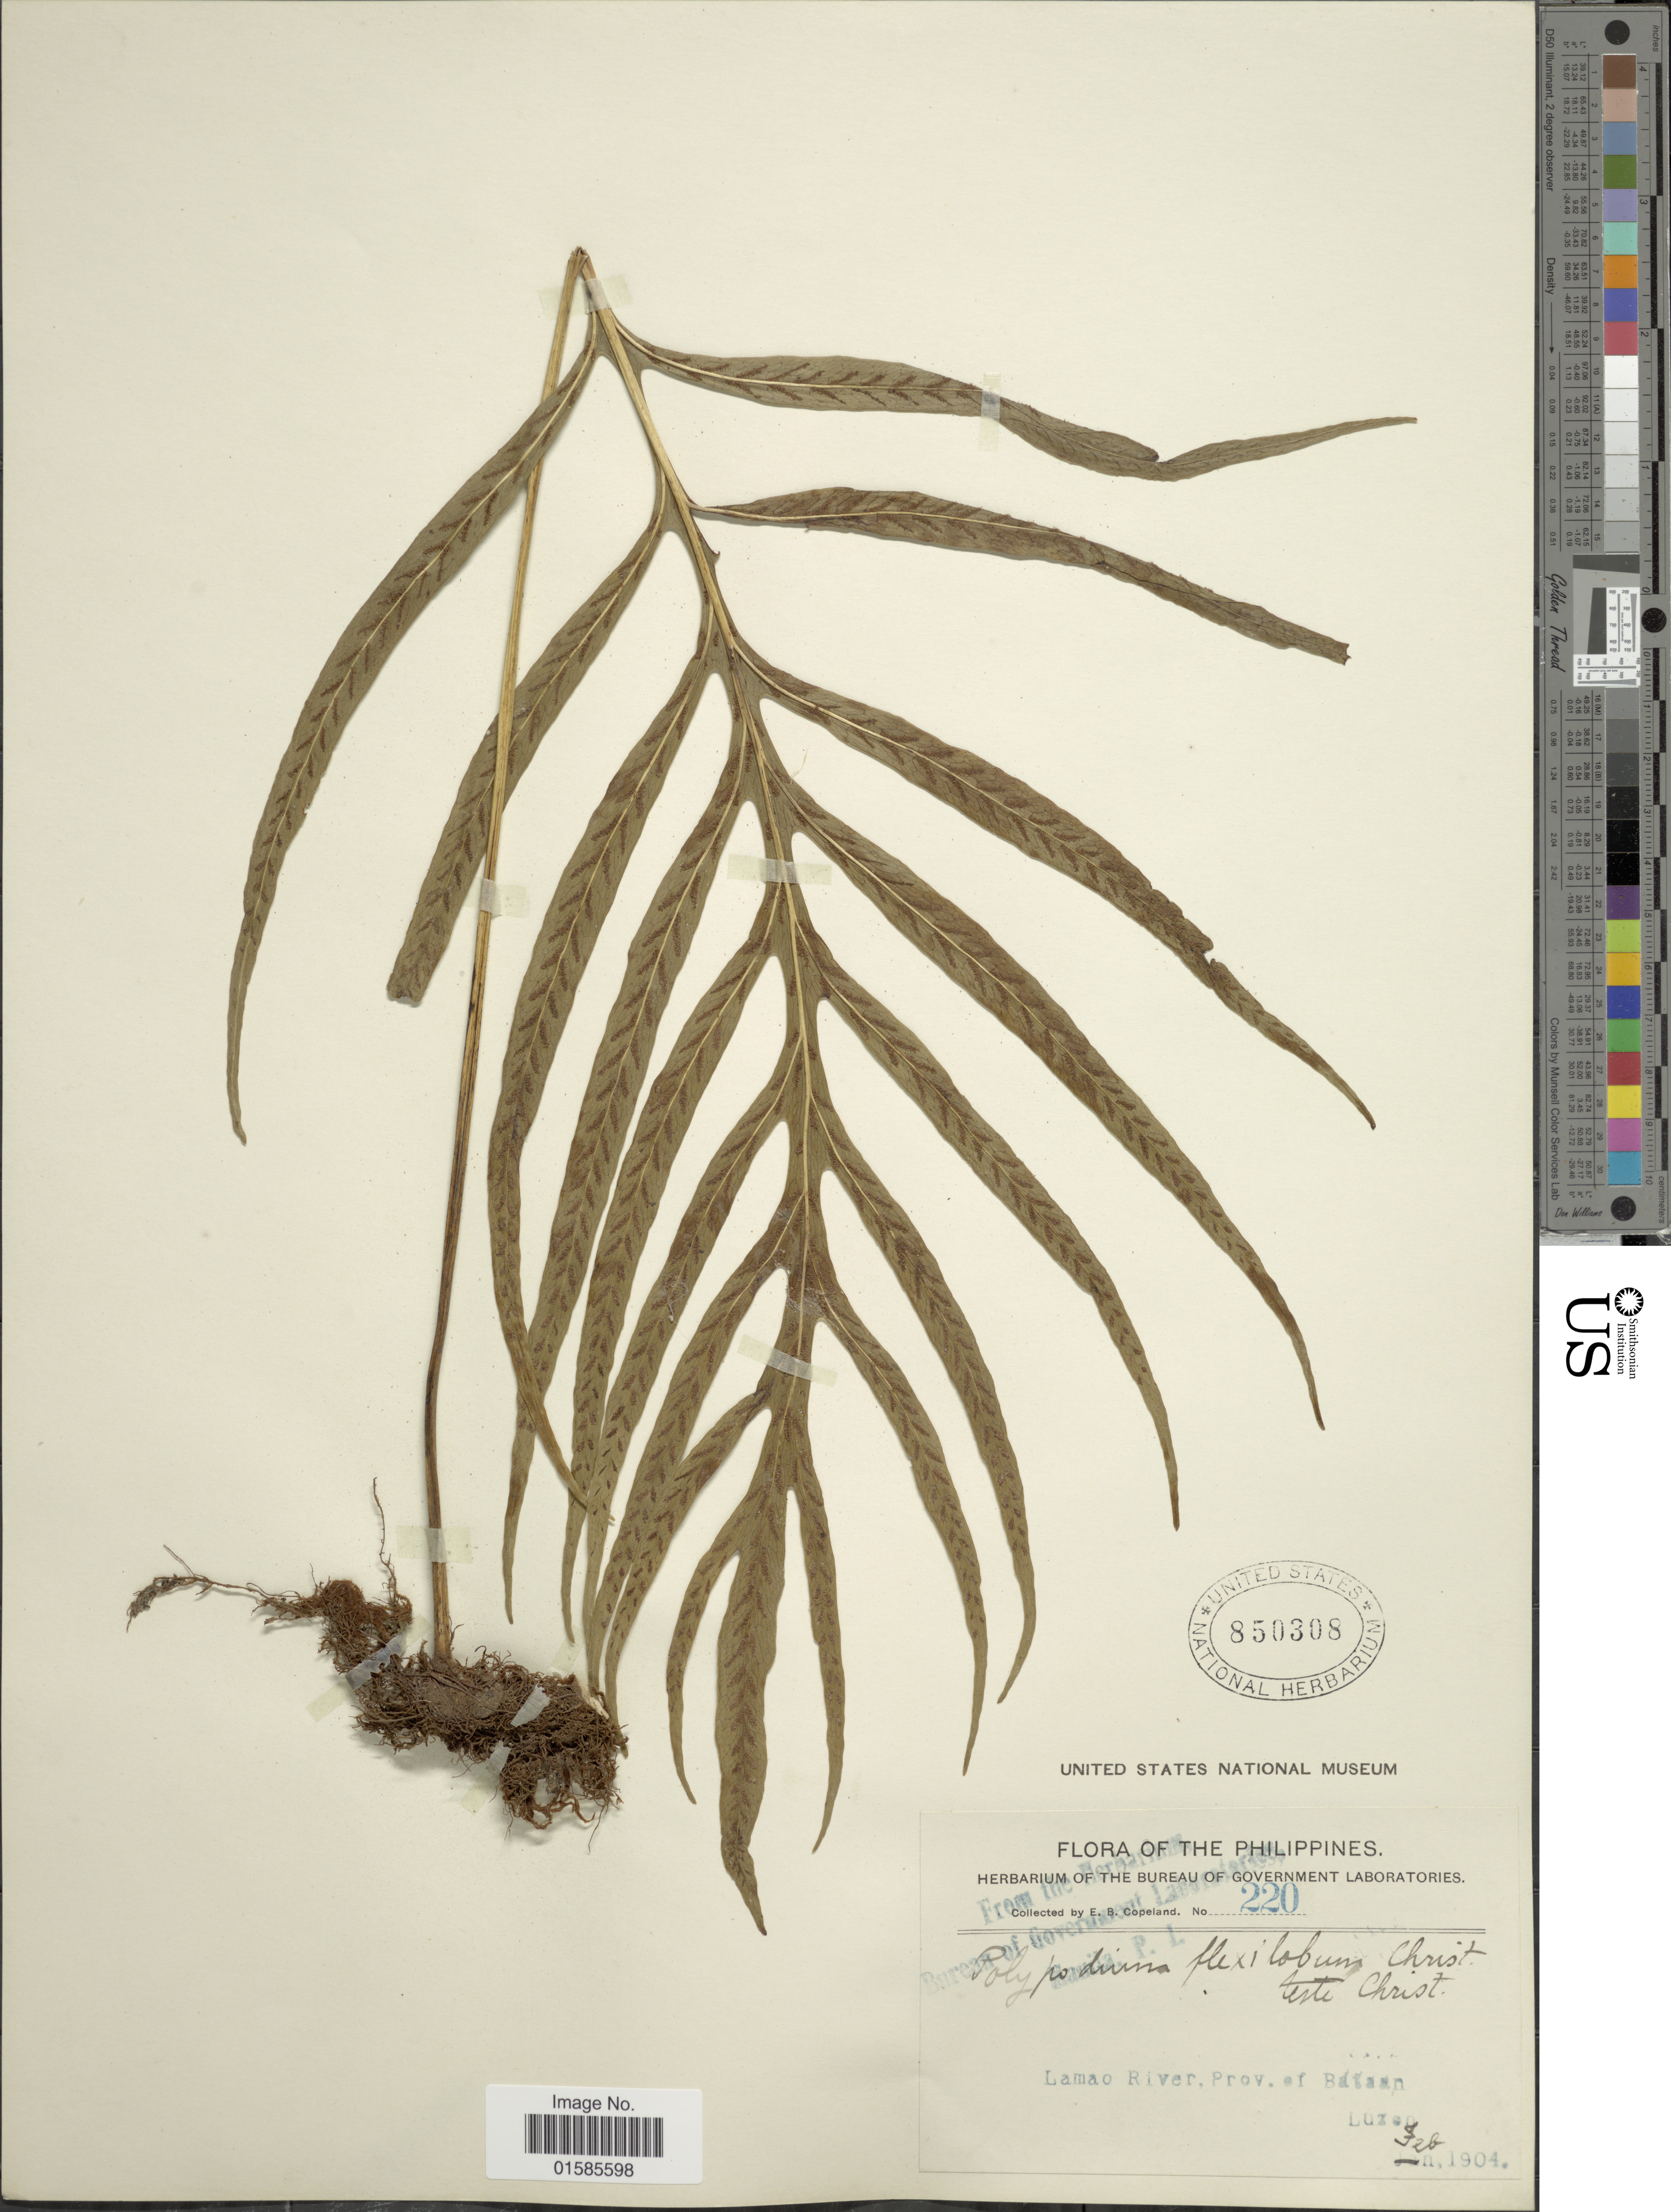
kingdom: Plantae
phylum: Tracheophyta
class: Polypodiopsida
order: Polypodiales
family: Polypodiaceae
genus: Leptochilus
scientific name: Leptochilus ellipticus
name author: (Thunb.) Noot.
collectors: E. B. Copeland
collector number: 220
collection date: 1904-02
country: Philippines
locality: The Philippines, Lamao River, Prov. of Bataan Luzon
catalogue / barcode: US 850308